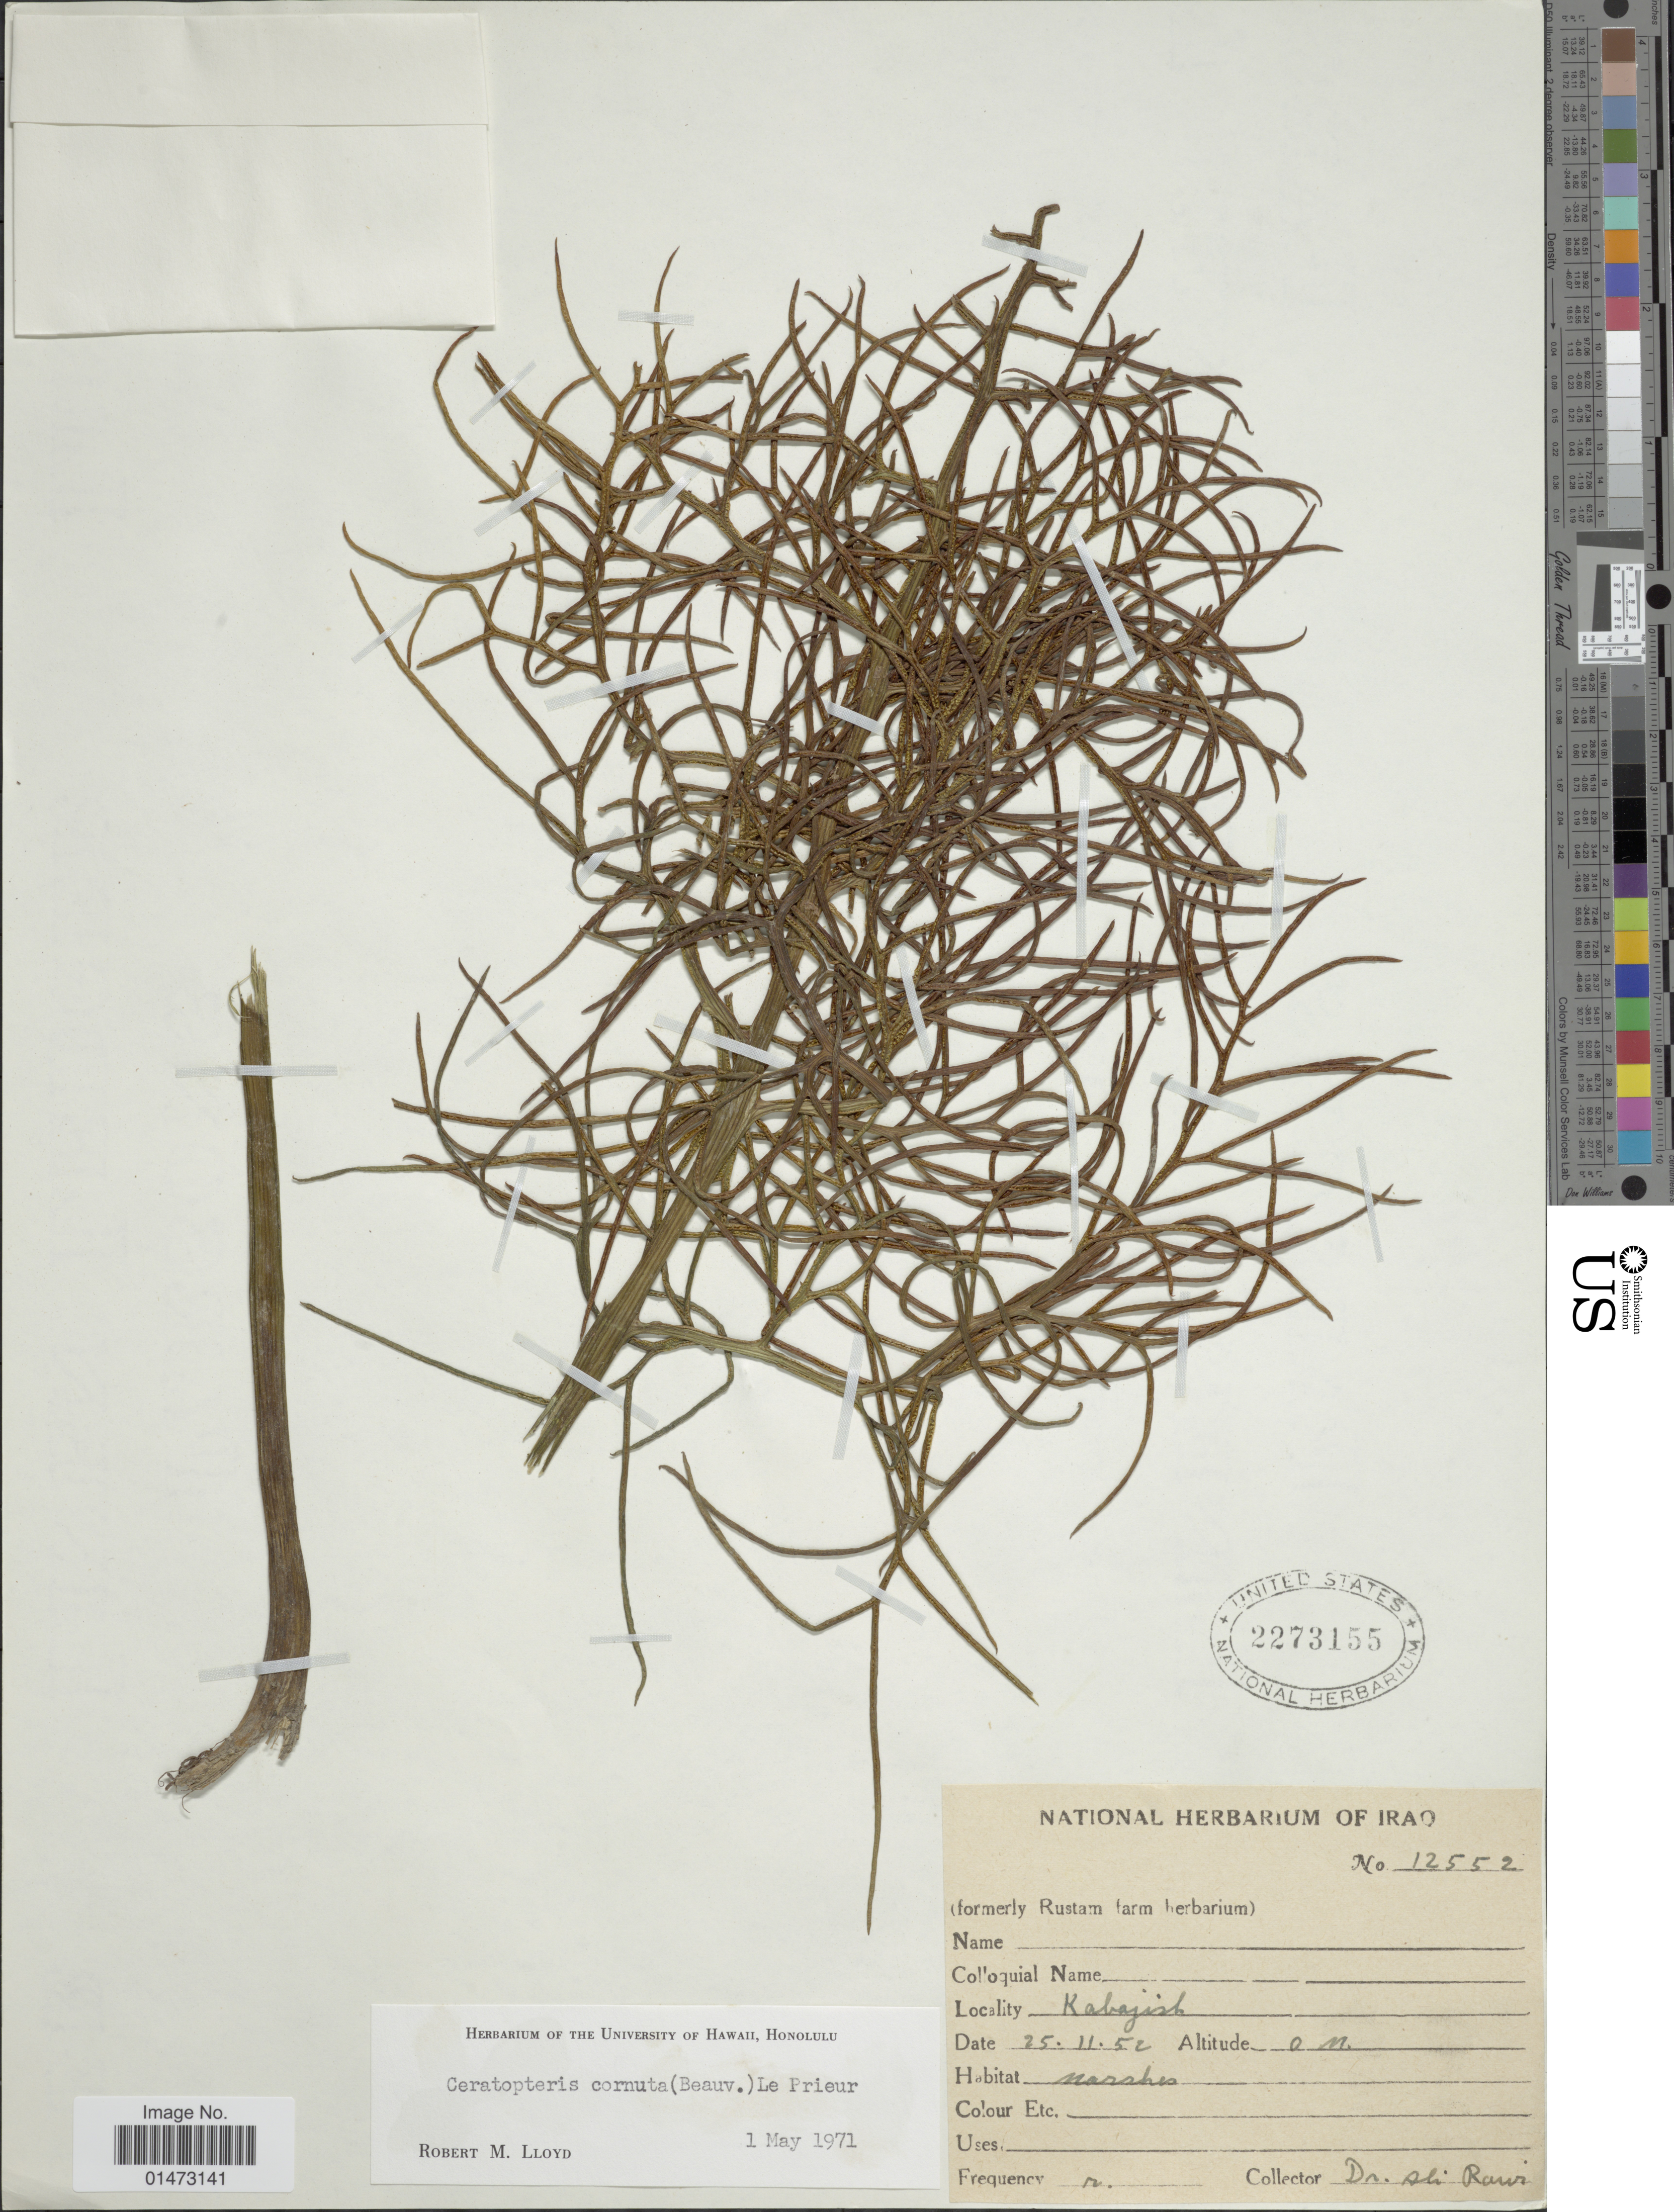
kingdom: Plantae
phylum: Tracheophyta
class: Polypodiopsida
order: Polypodiales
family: Pteridaceae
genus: Ceratopteris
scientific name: Ceratopteris cornuta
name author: (P. Beauv.) Le Prieur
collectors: A. Rawi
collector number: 12552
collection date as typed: Transcribed d/m/y: 25/11/52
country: Iraq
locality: Kabajish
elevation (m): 0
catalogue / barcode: US 2273155